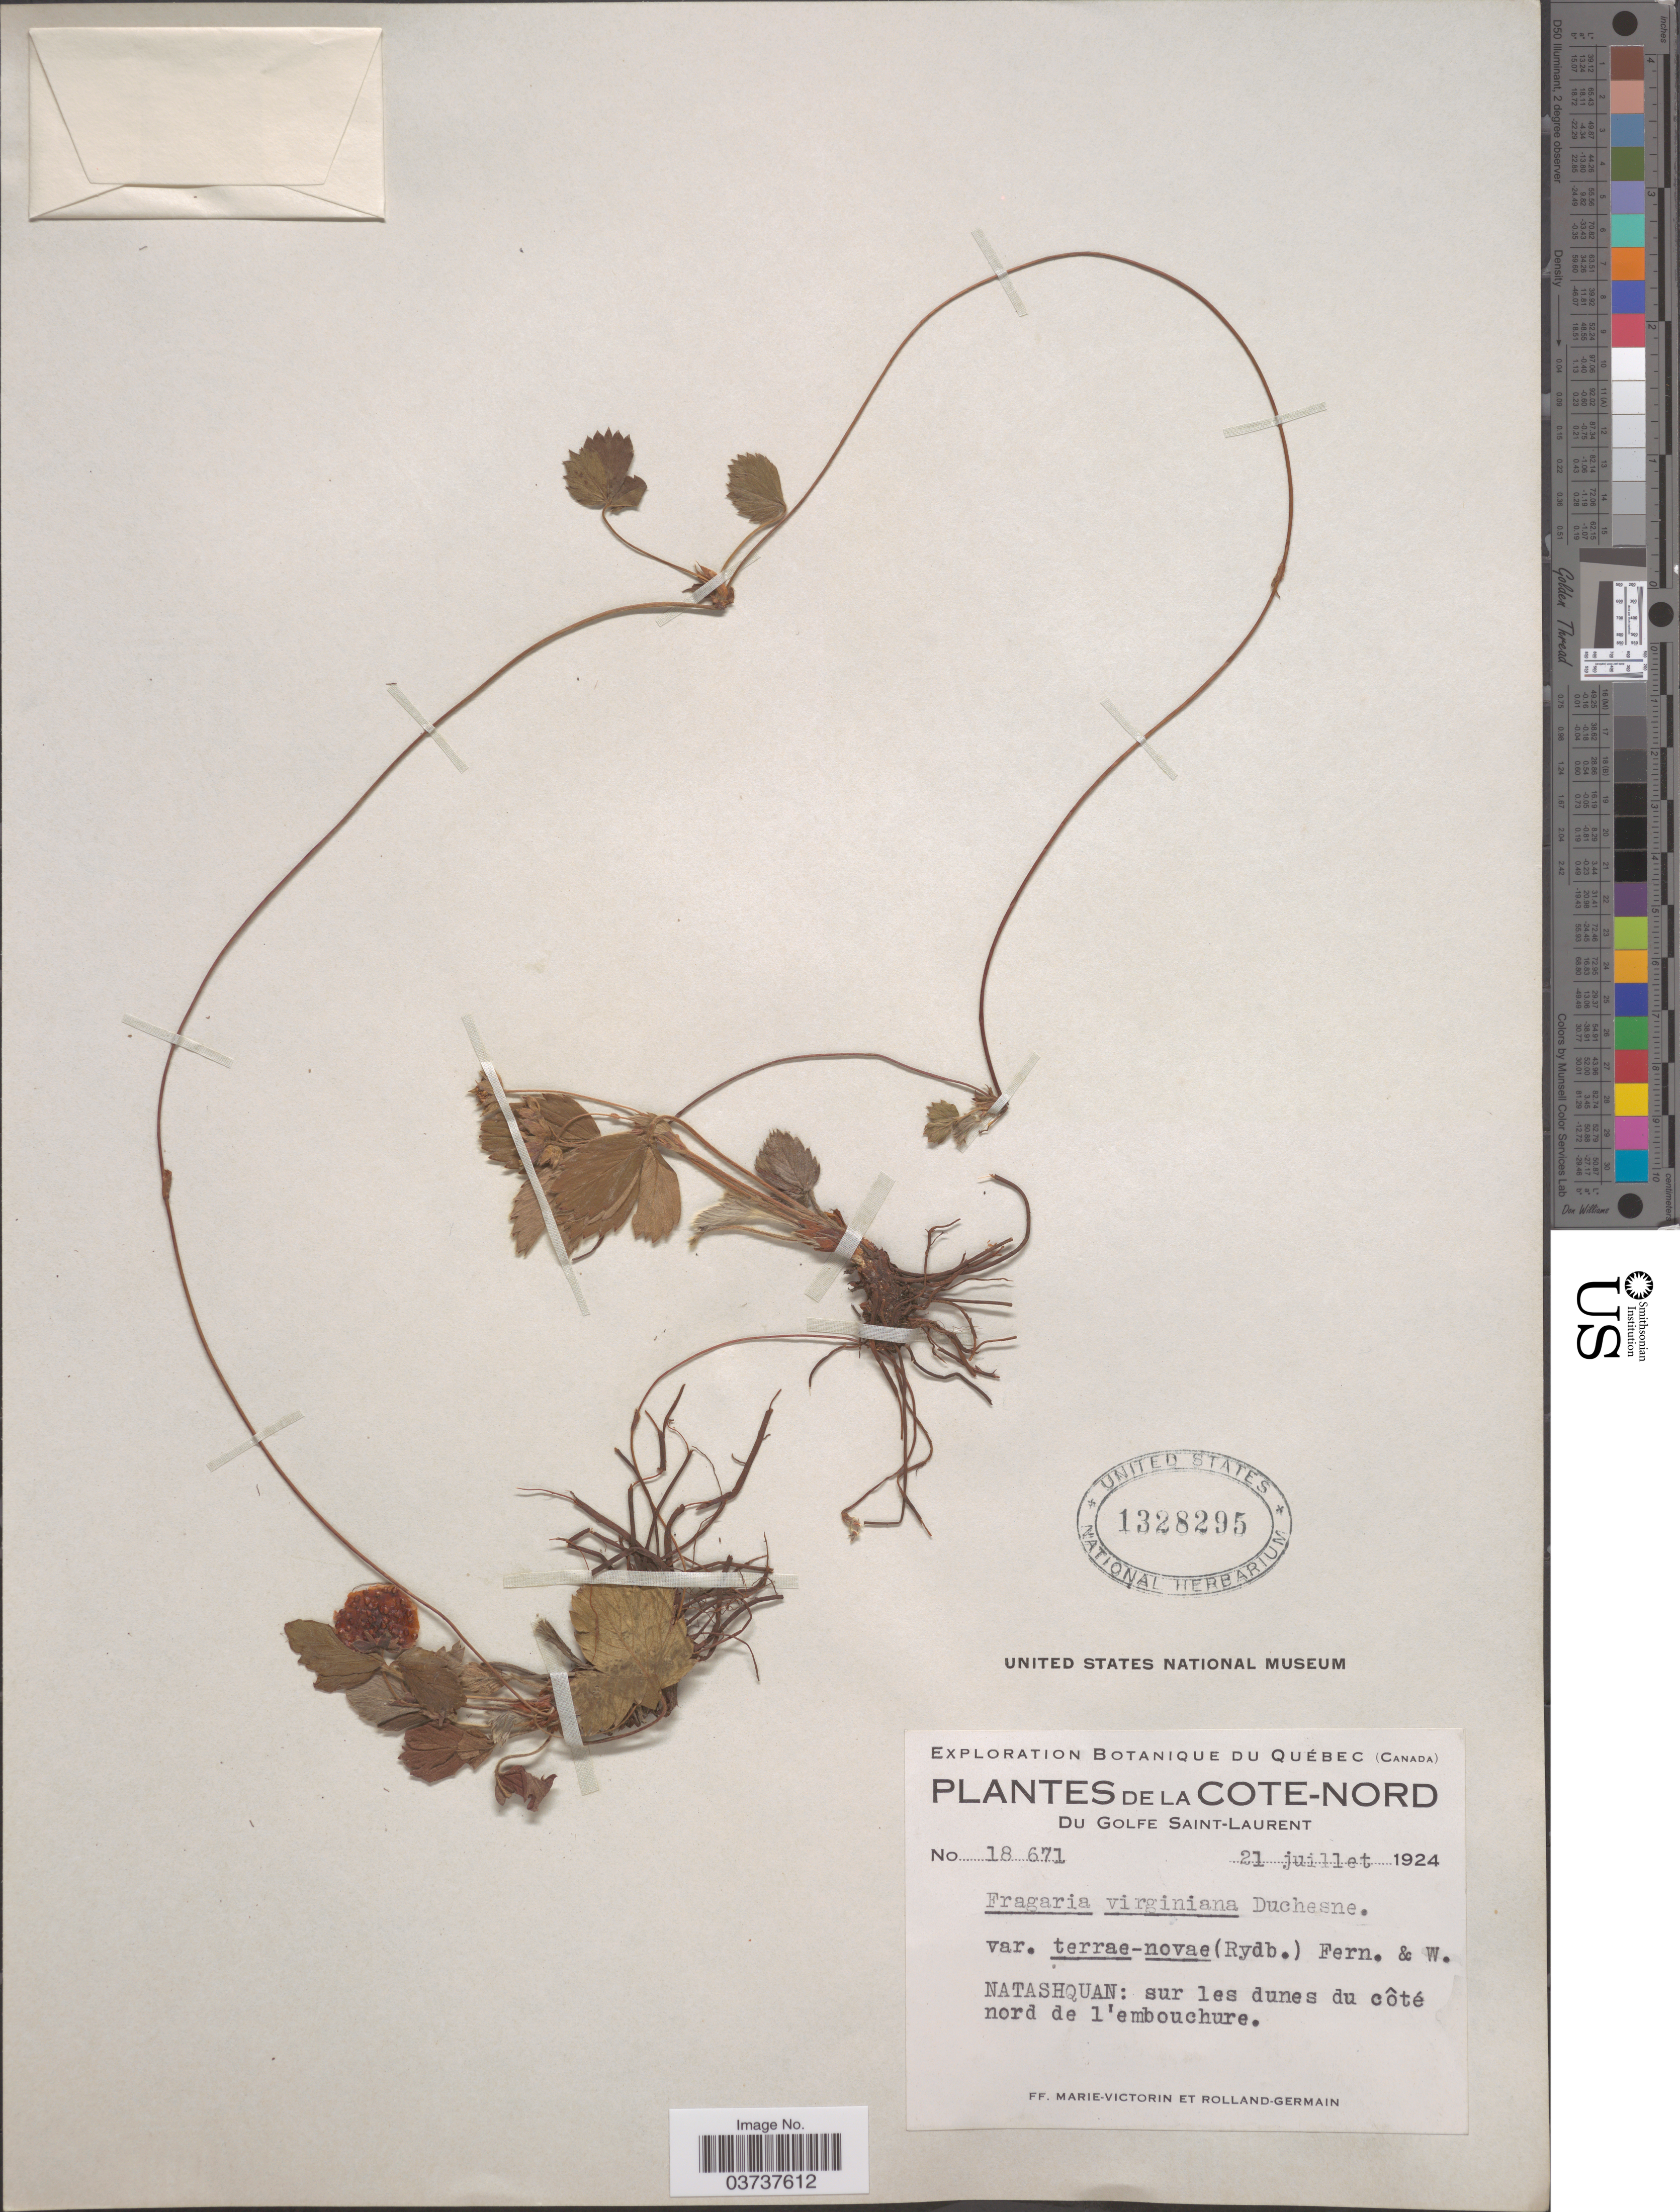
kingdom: Plantae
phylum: Tracheophyta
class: Magnoliopsida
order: Rosales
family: Rosaceae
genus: Fragaria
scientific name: Fragaria virginiana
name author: Mill.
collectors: F. Marie-Victorin & Rolland-Germain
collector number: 18671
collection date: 1924-07-21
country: Canada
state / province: Quebec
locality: La Cote-Nord du Golfe Saint-Laurent. Natashquan: sur les dunes du côte nord de l'embouchure.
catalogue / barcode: US 1328295